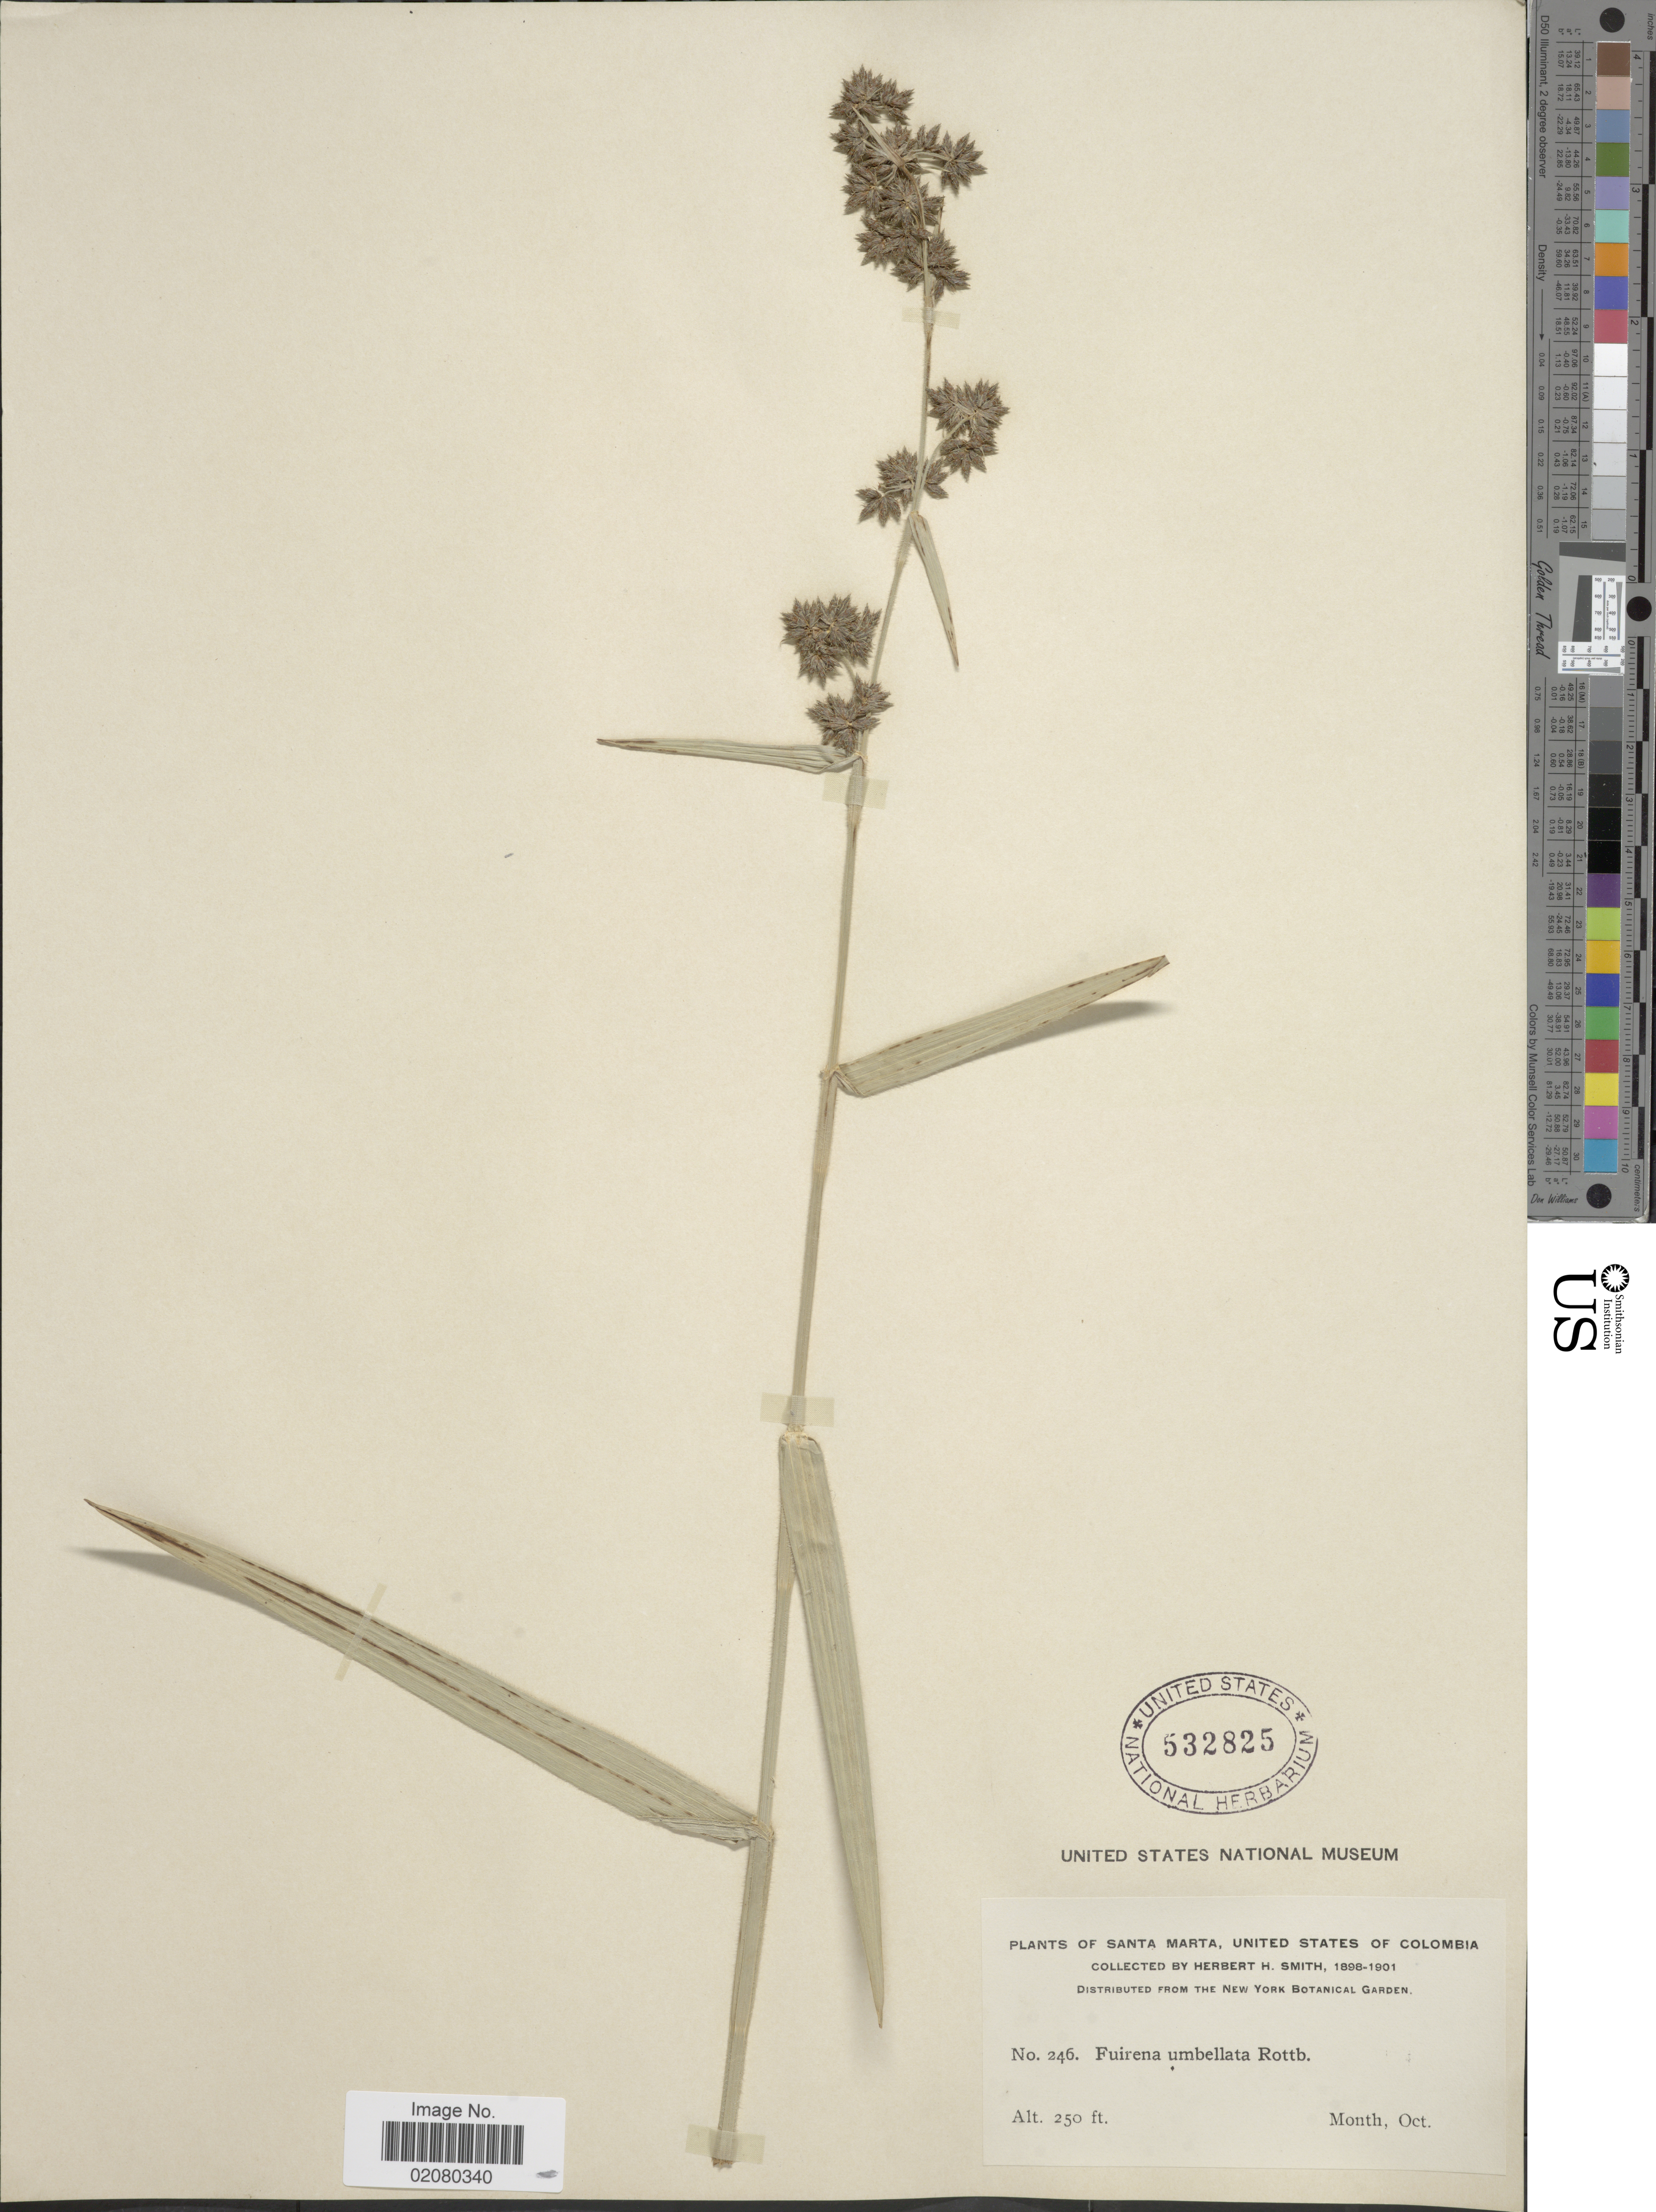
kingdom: Plantae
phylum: Tracheophyta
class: Liliopsida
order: Poales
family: Cyperaceae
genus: Fuirena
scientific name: Fuirena umbellata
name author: Rottb.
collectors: H. H. Smith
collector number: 247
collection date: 1898-10/1901-10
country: Colombia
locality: Santa Marta, United States of Colombia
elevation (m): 76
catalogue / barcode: US 532825